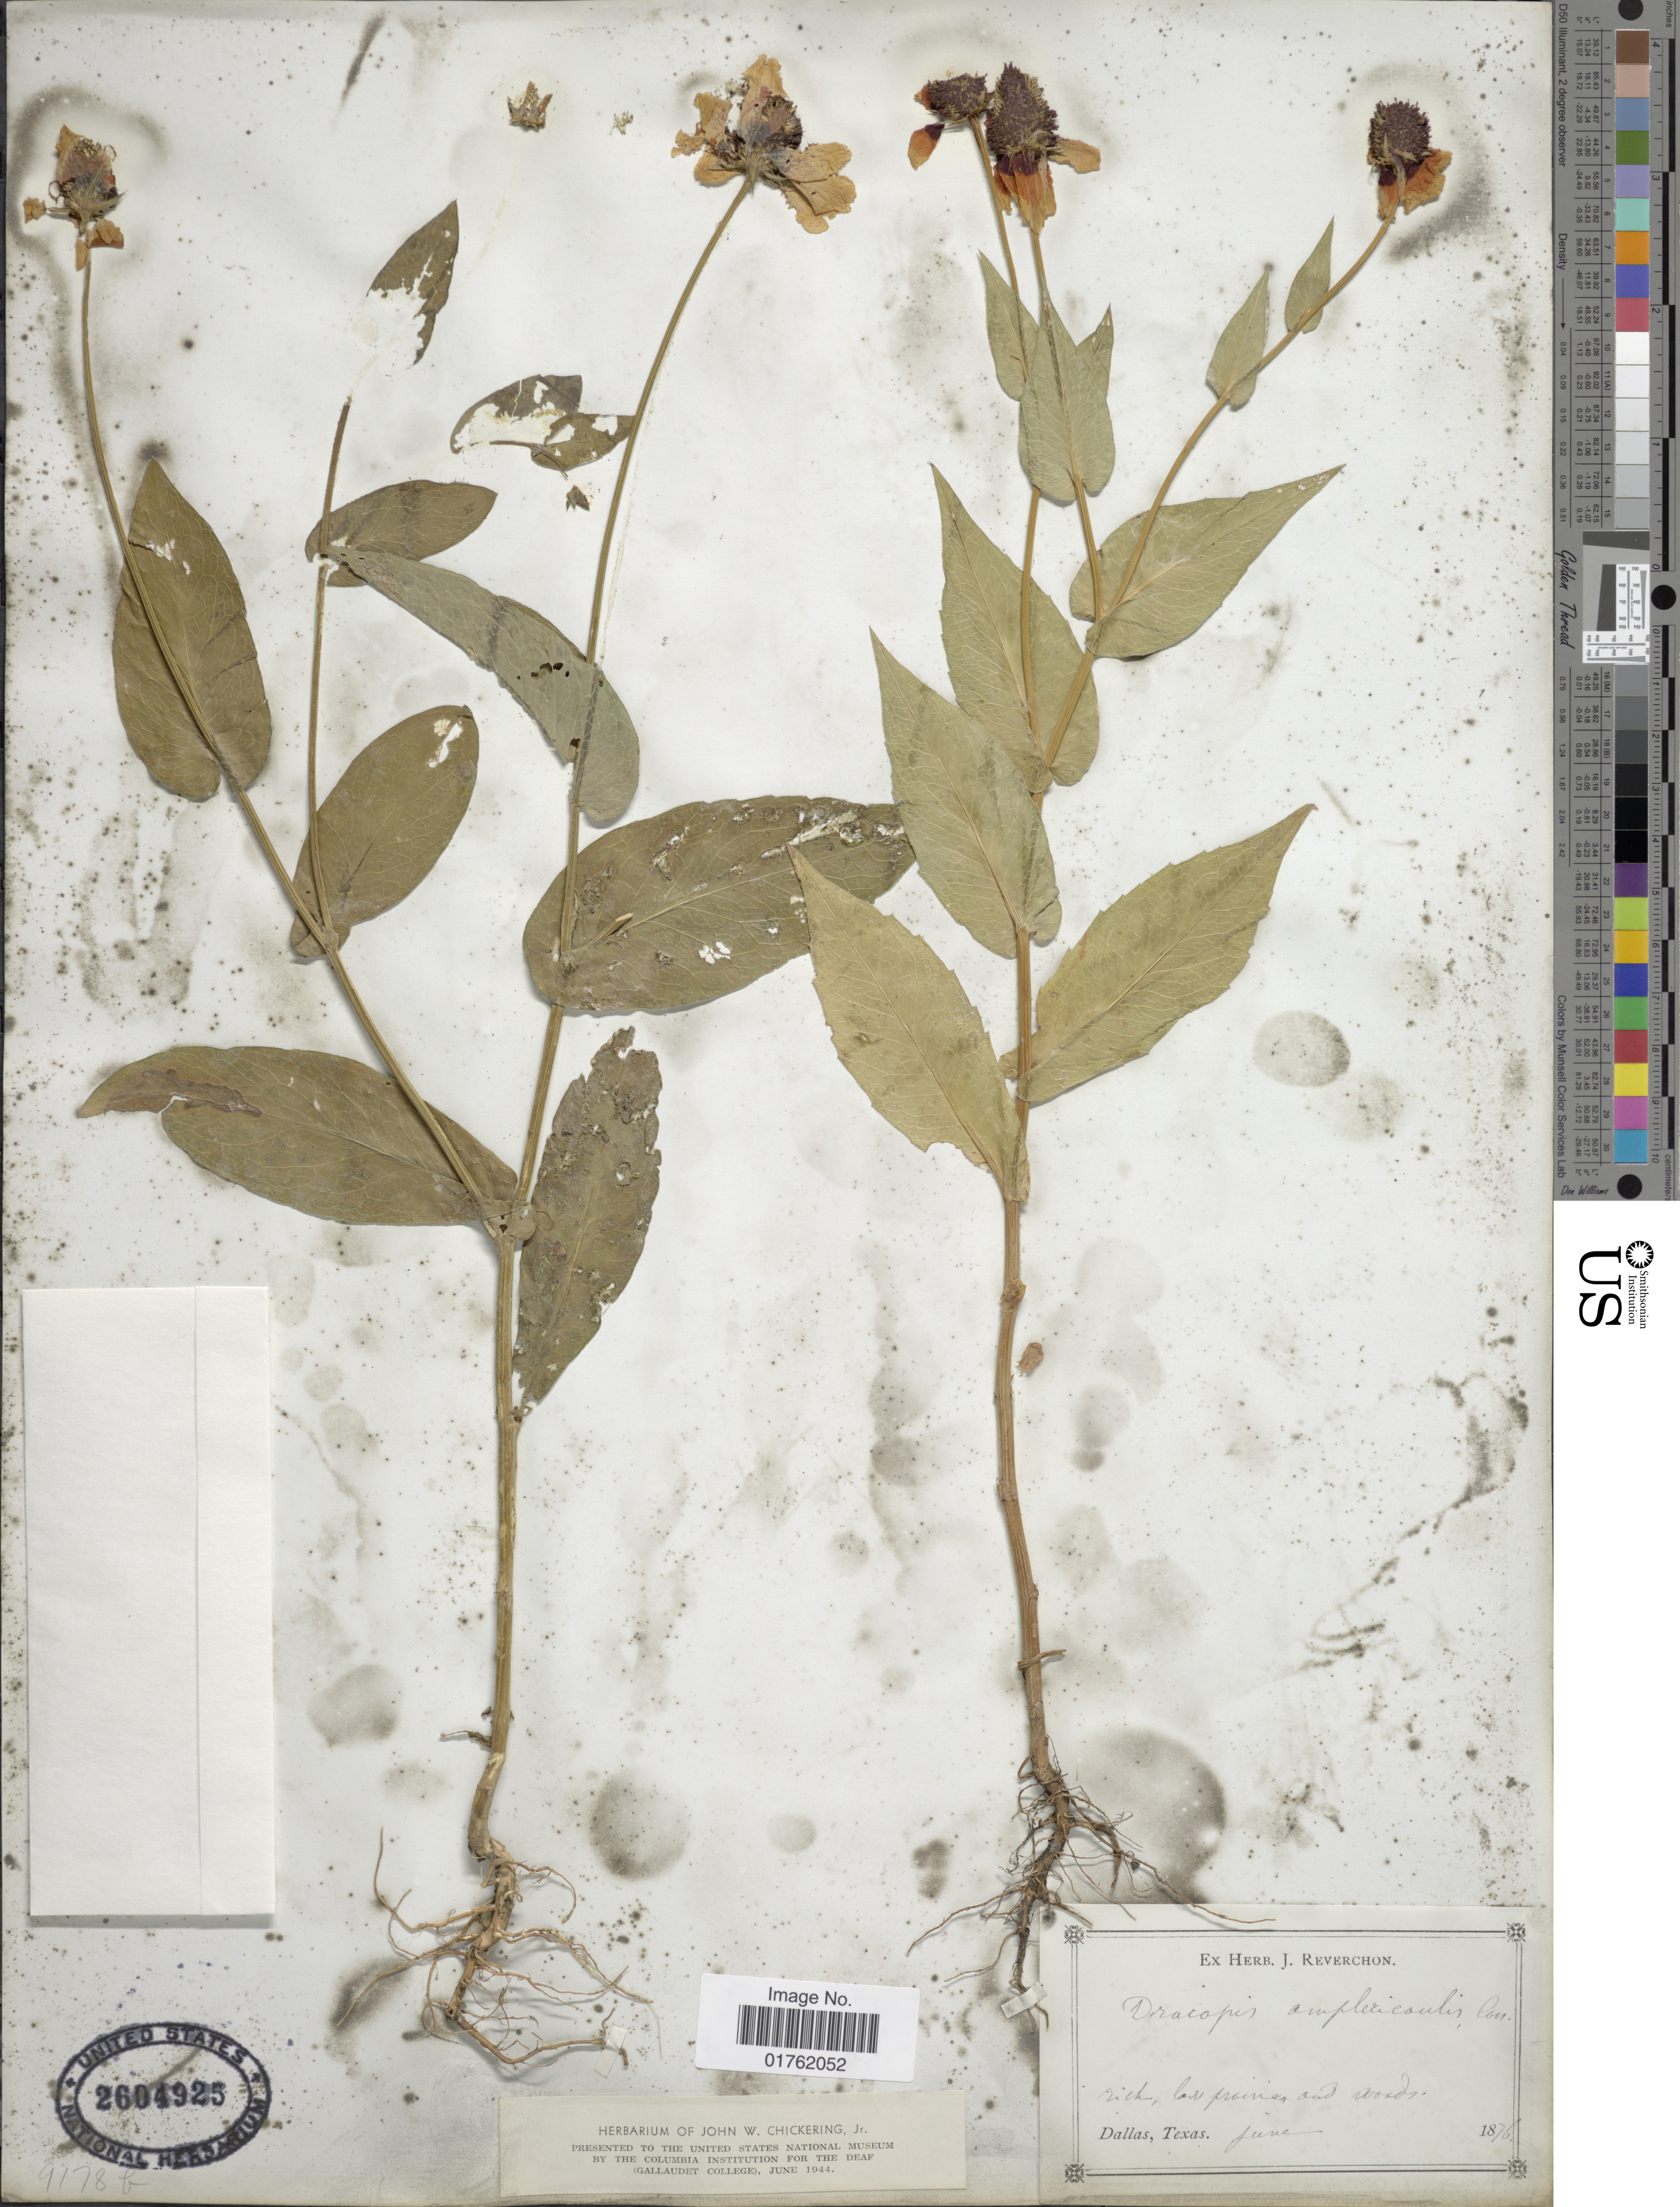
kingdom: Plantae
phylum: Tracheophyta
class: Magnoliopsida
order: Asterales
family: Asteraceae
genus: Ratibida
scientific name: Ratibida amplexicaulis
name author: (Vahl) Cass.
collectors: ex herb. J. Reverchon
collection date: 1876-06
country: United States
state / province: Texas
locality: Rich, low prairies and woods, Dallas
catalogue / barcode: US 2604925